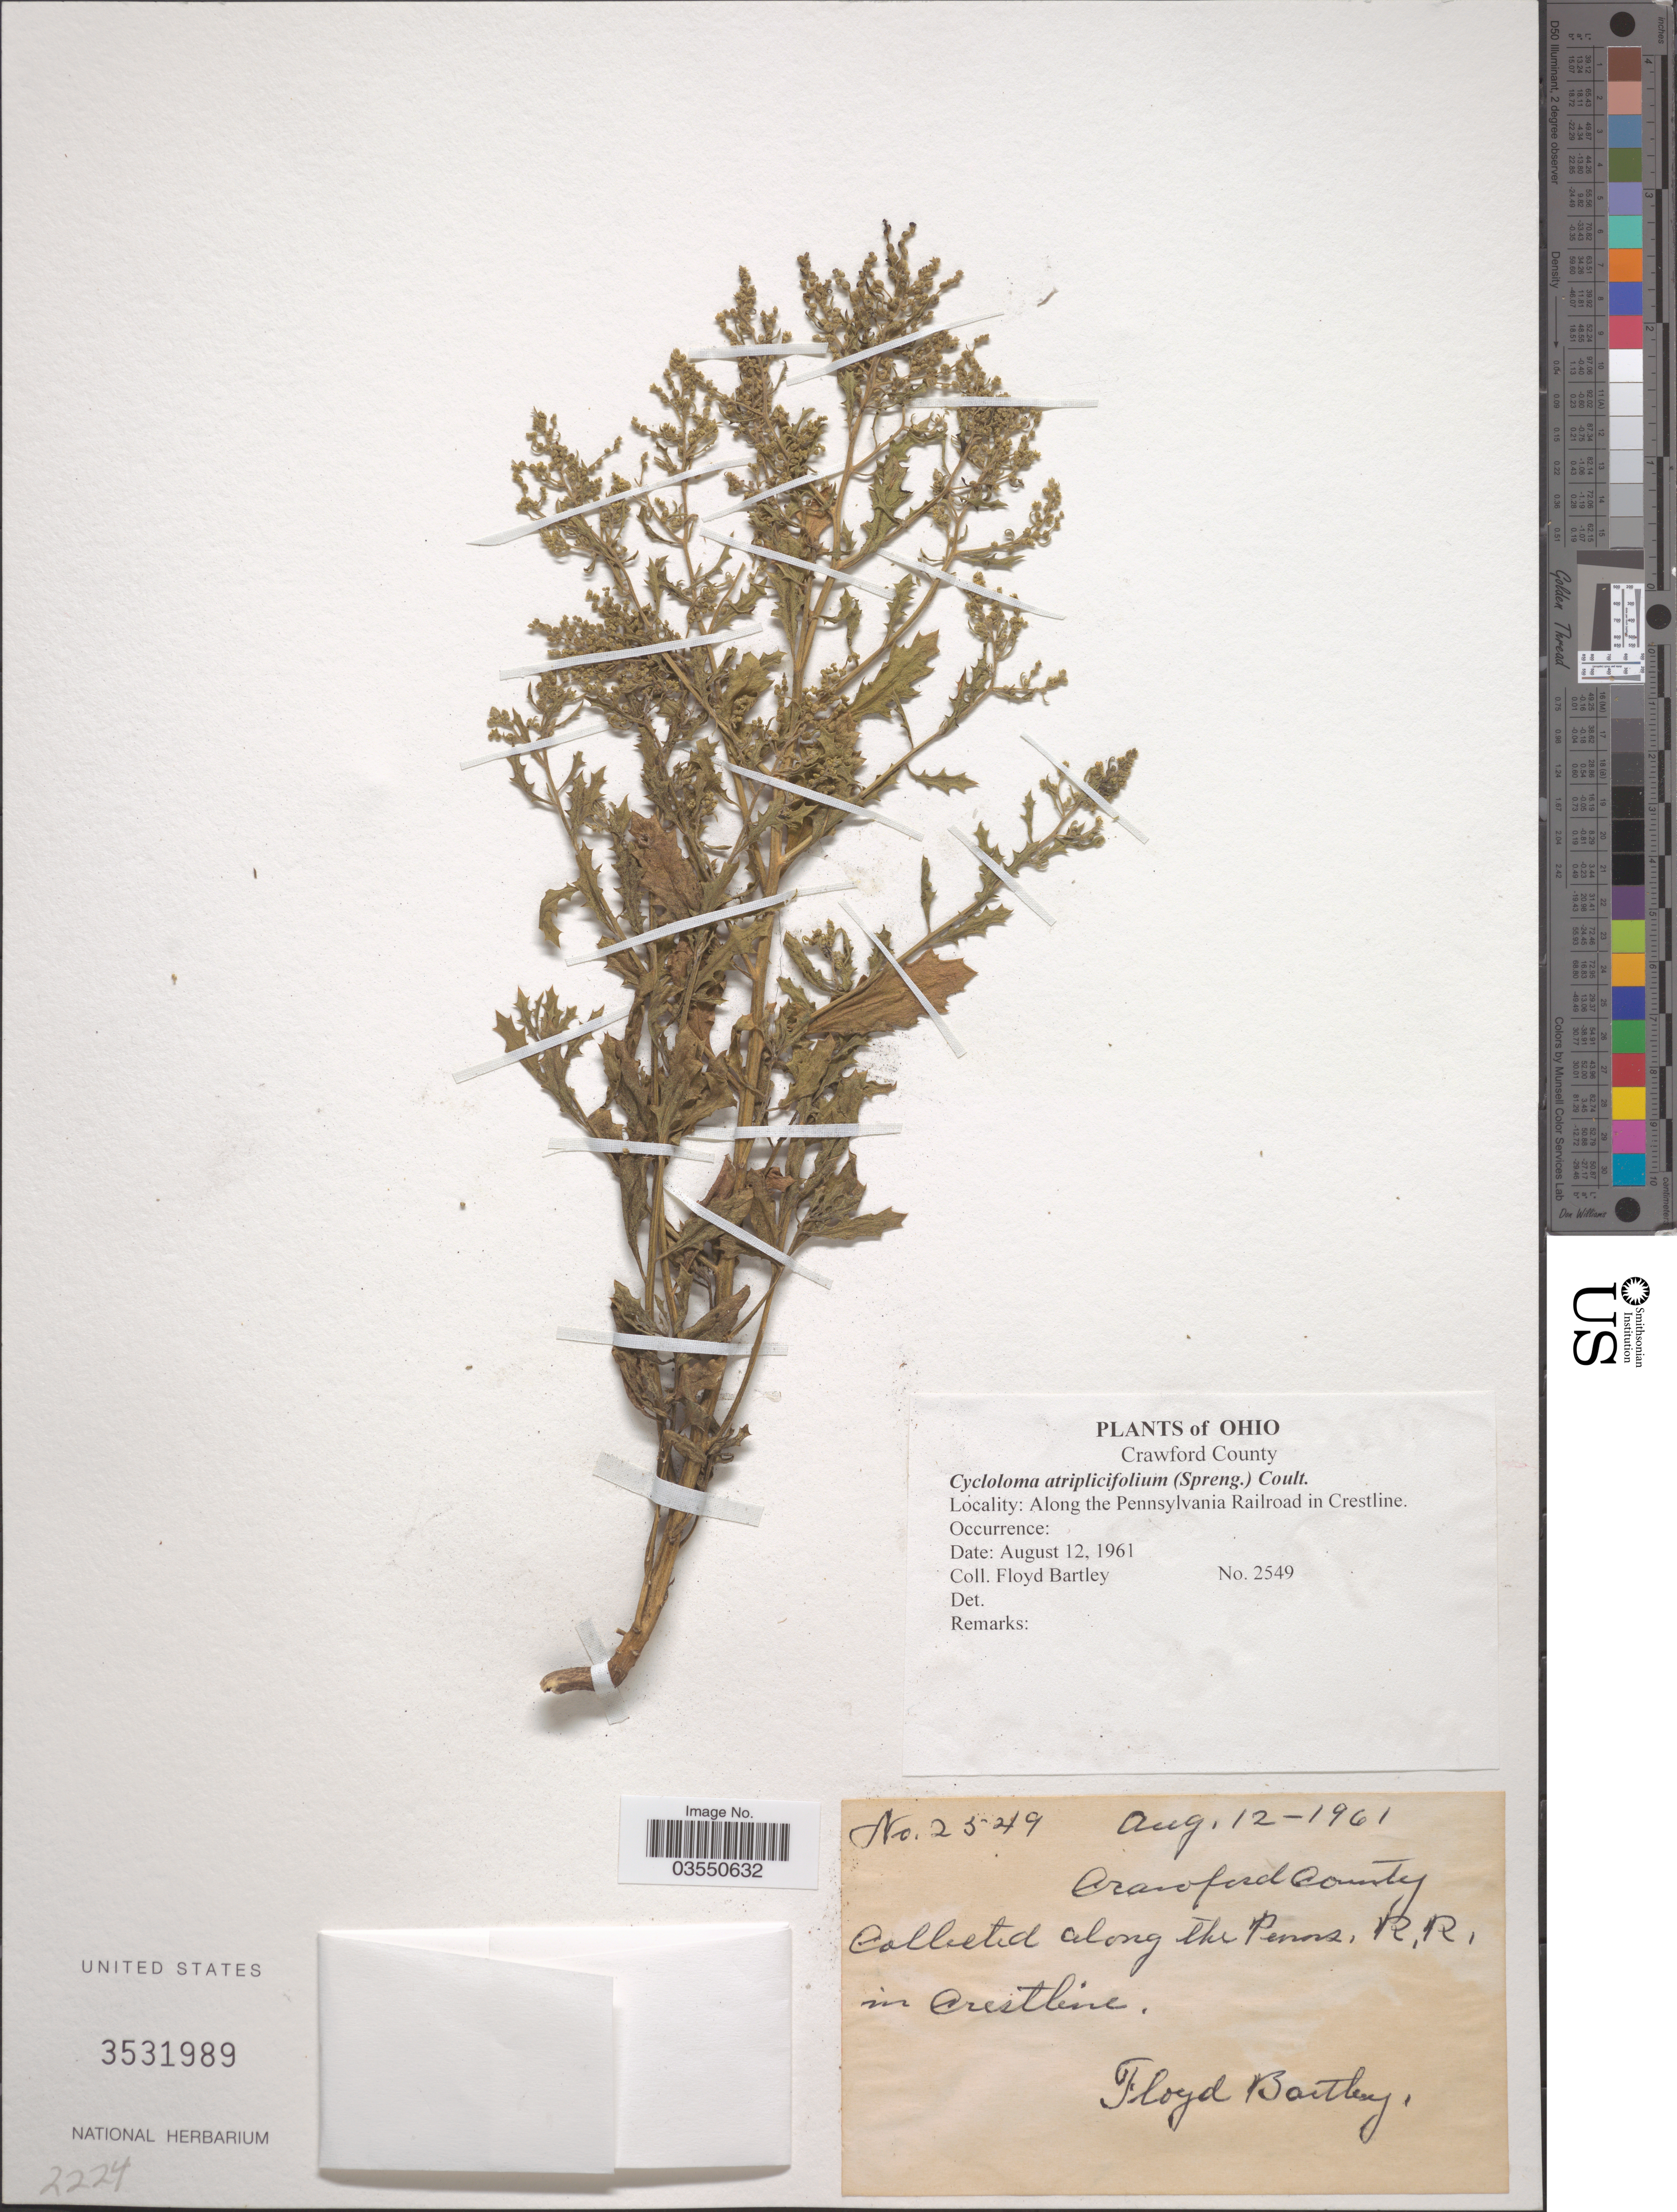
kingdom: Plantae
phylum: Tracheophyta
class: Magnoliopsida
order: Caryophyllales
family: Amaranthaceae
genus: Dysphania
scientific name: Dysphania atriplicifolia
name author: (Spreng.) G. Kadereit et al.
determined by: U.S. National Herbarium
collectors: F. Bartley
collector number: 2549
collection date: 1961-08-12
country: United States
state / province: Ohio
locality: Crawford County. Along the Pennsylvania Railroad in Crestline.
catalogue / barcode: US 3531989